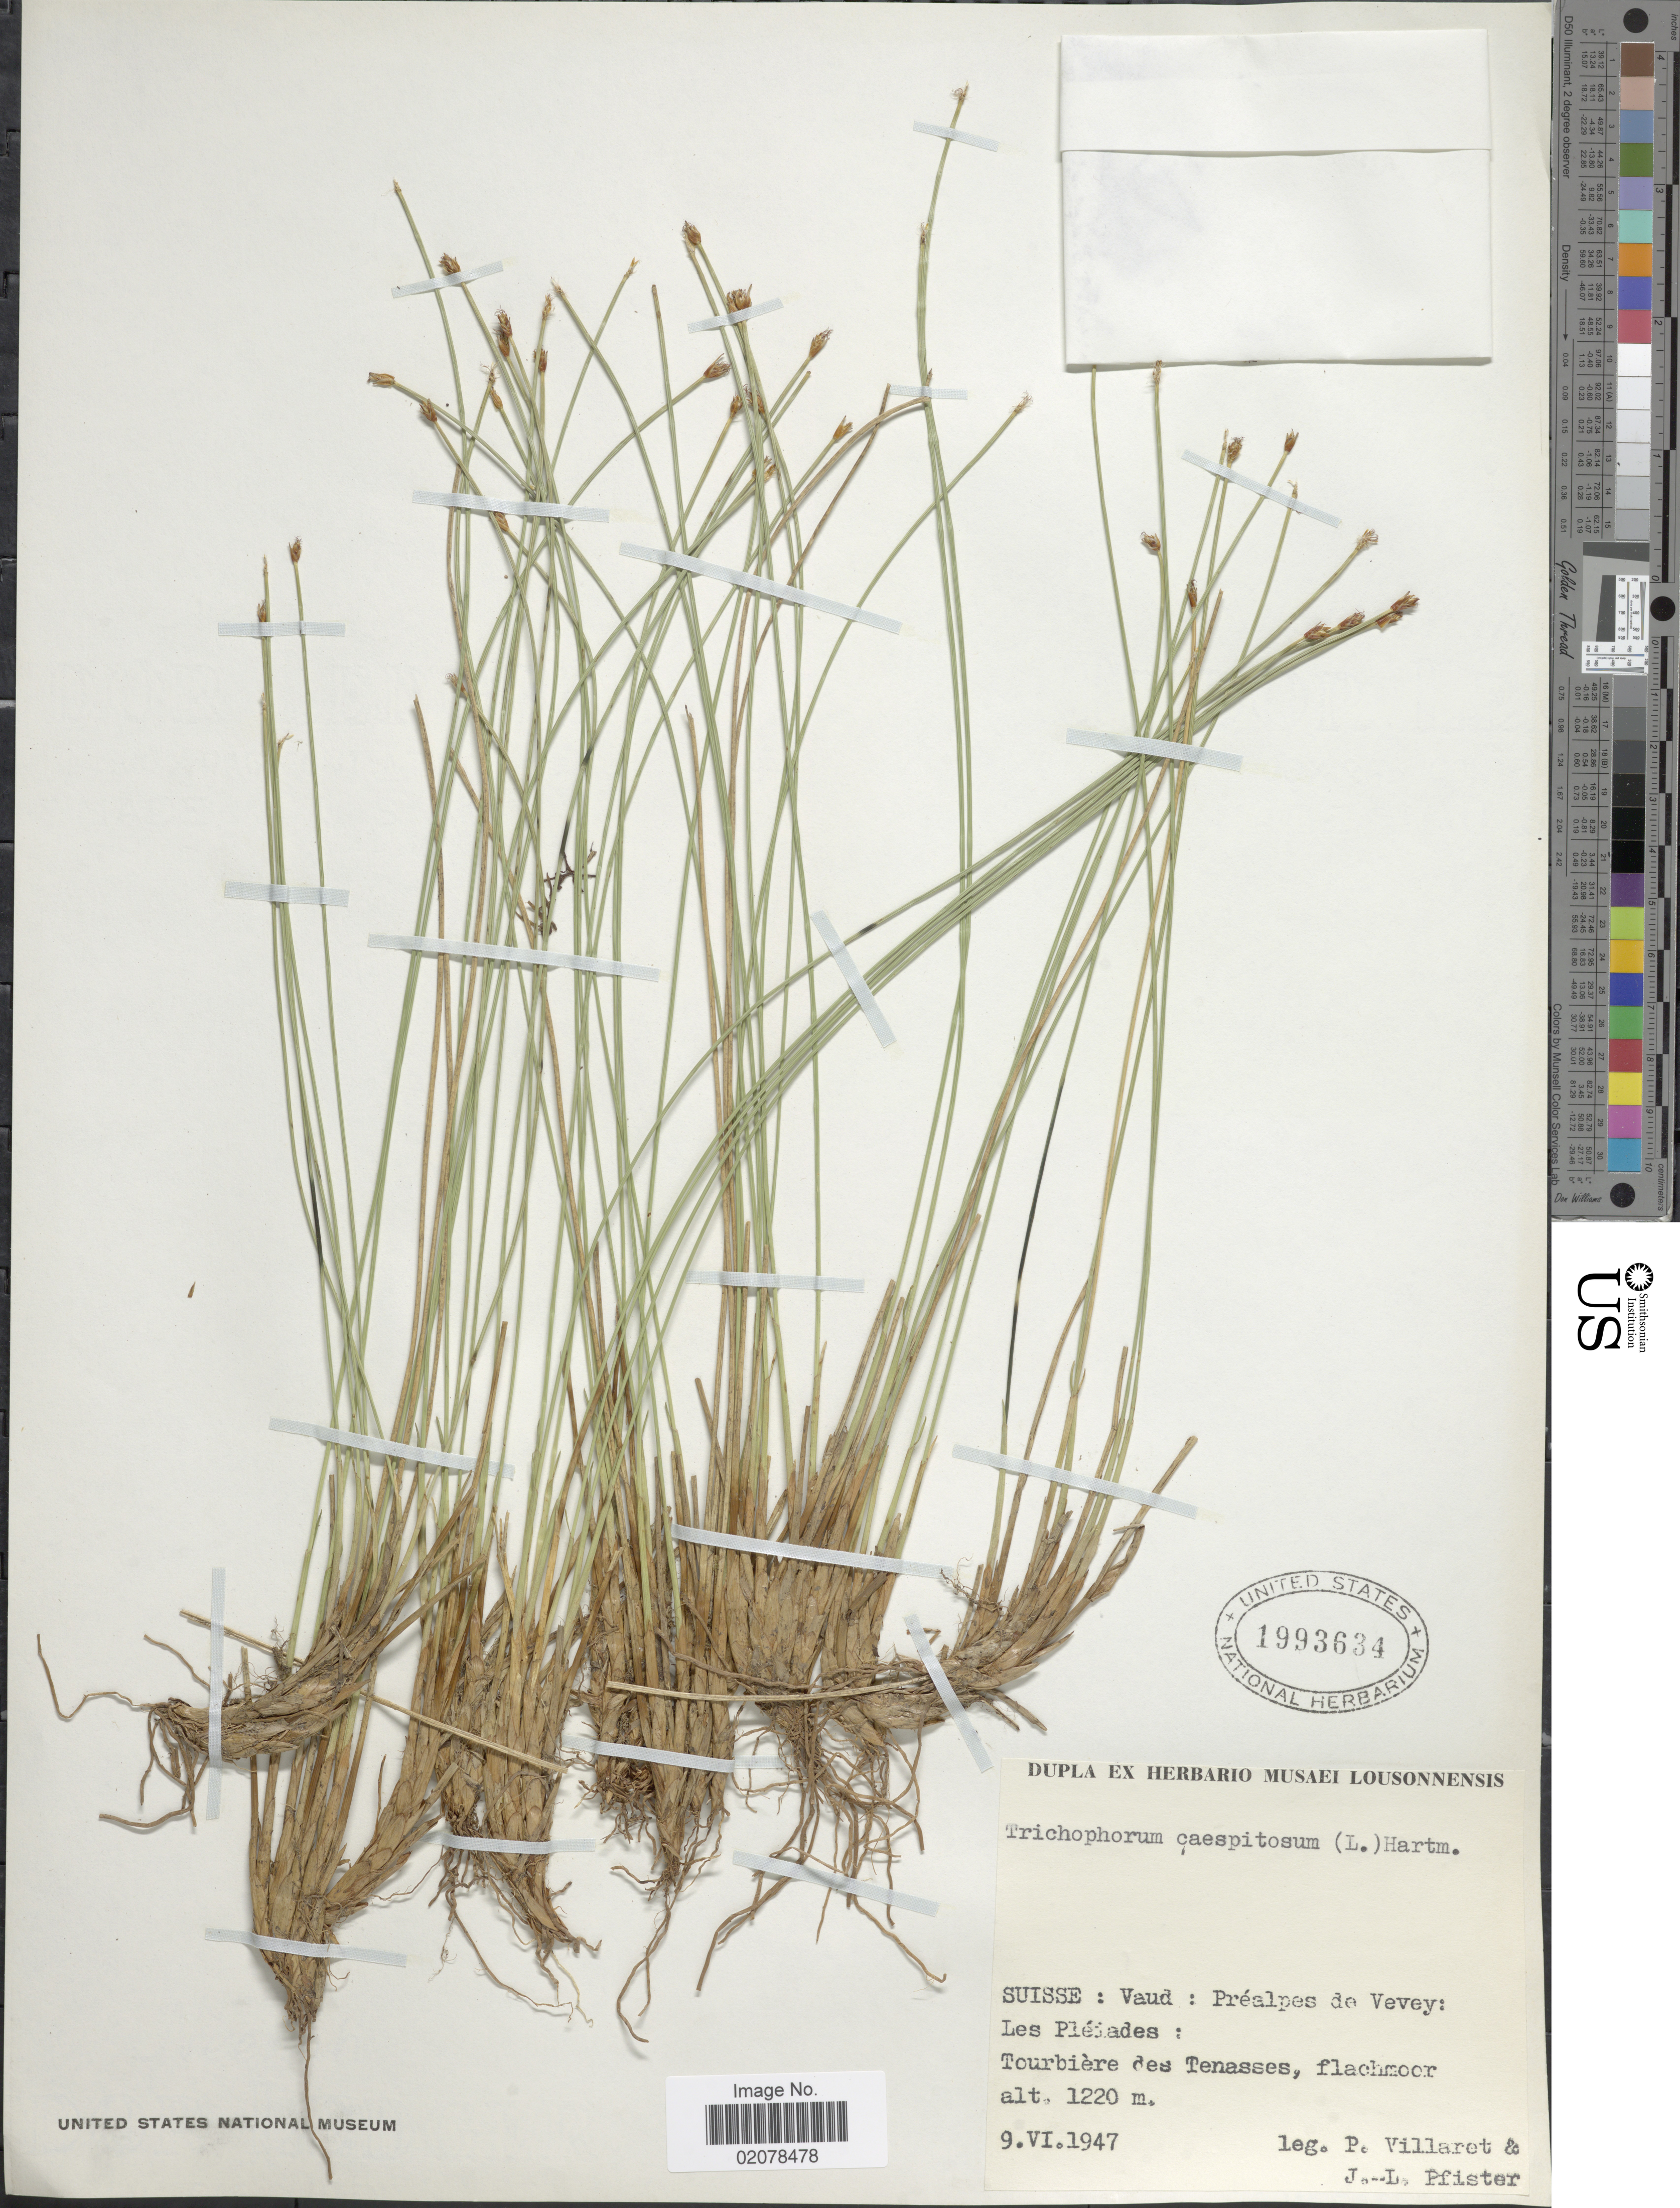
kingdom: Plantae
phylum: Tracheophyta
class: Liliopsida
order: Poales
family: Cyperaceae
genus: Trichophorum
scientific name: Trichophorum cespitosum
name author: (L.) Hartm.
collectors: P. Villaret & J. Pfister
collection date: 1947-06-09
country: Switzerland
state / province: Vaud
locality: Suisse: Prealpes de Vevey: Les Pleiades: Tourbiere des Trenasses, flachmoor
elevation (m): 1220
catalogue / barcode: US 1993634